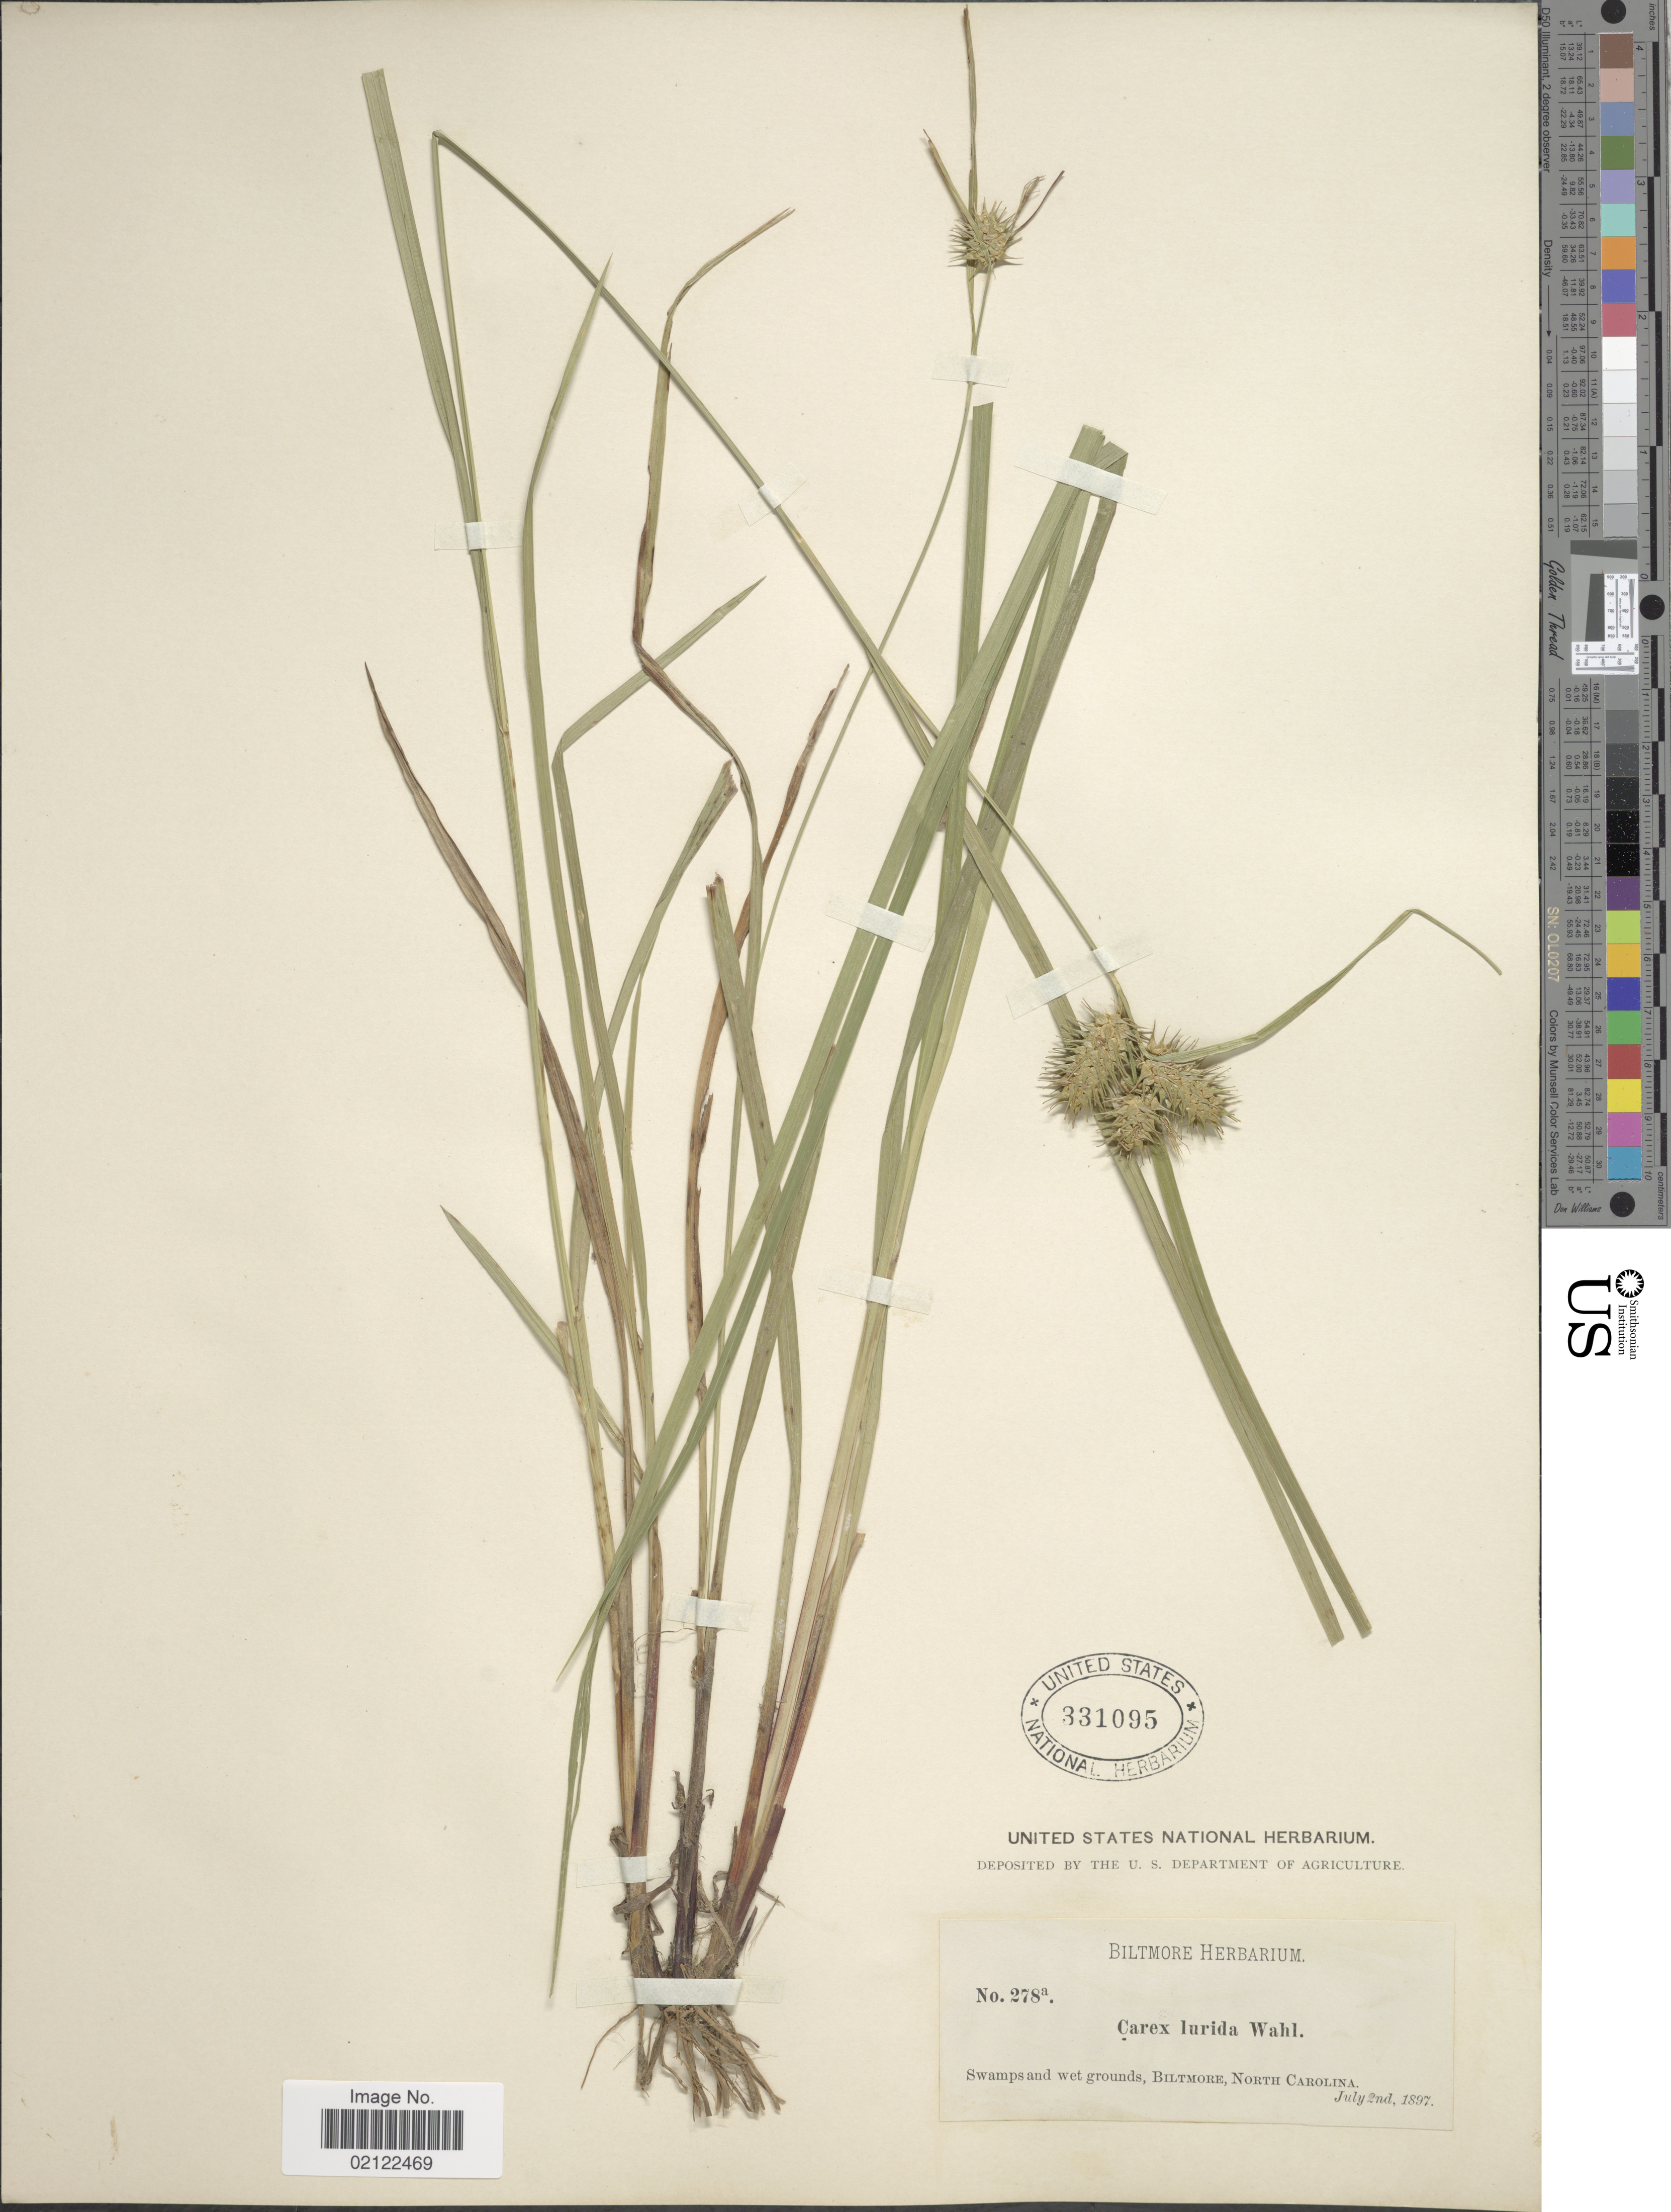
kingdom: Plantae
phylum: Tracheophyta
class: Liliopsida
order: Poales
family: Cyperaceae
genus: Carex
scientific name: Carex lurida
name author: Wahlenb.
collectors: ex herb. Biltmore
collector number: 278a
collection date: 1897-07-02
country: United States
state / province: North Carolina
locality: Swamps and wet grounds, Biltmore, North Carolina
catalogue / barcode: US 331095